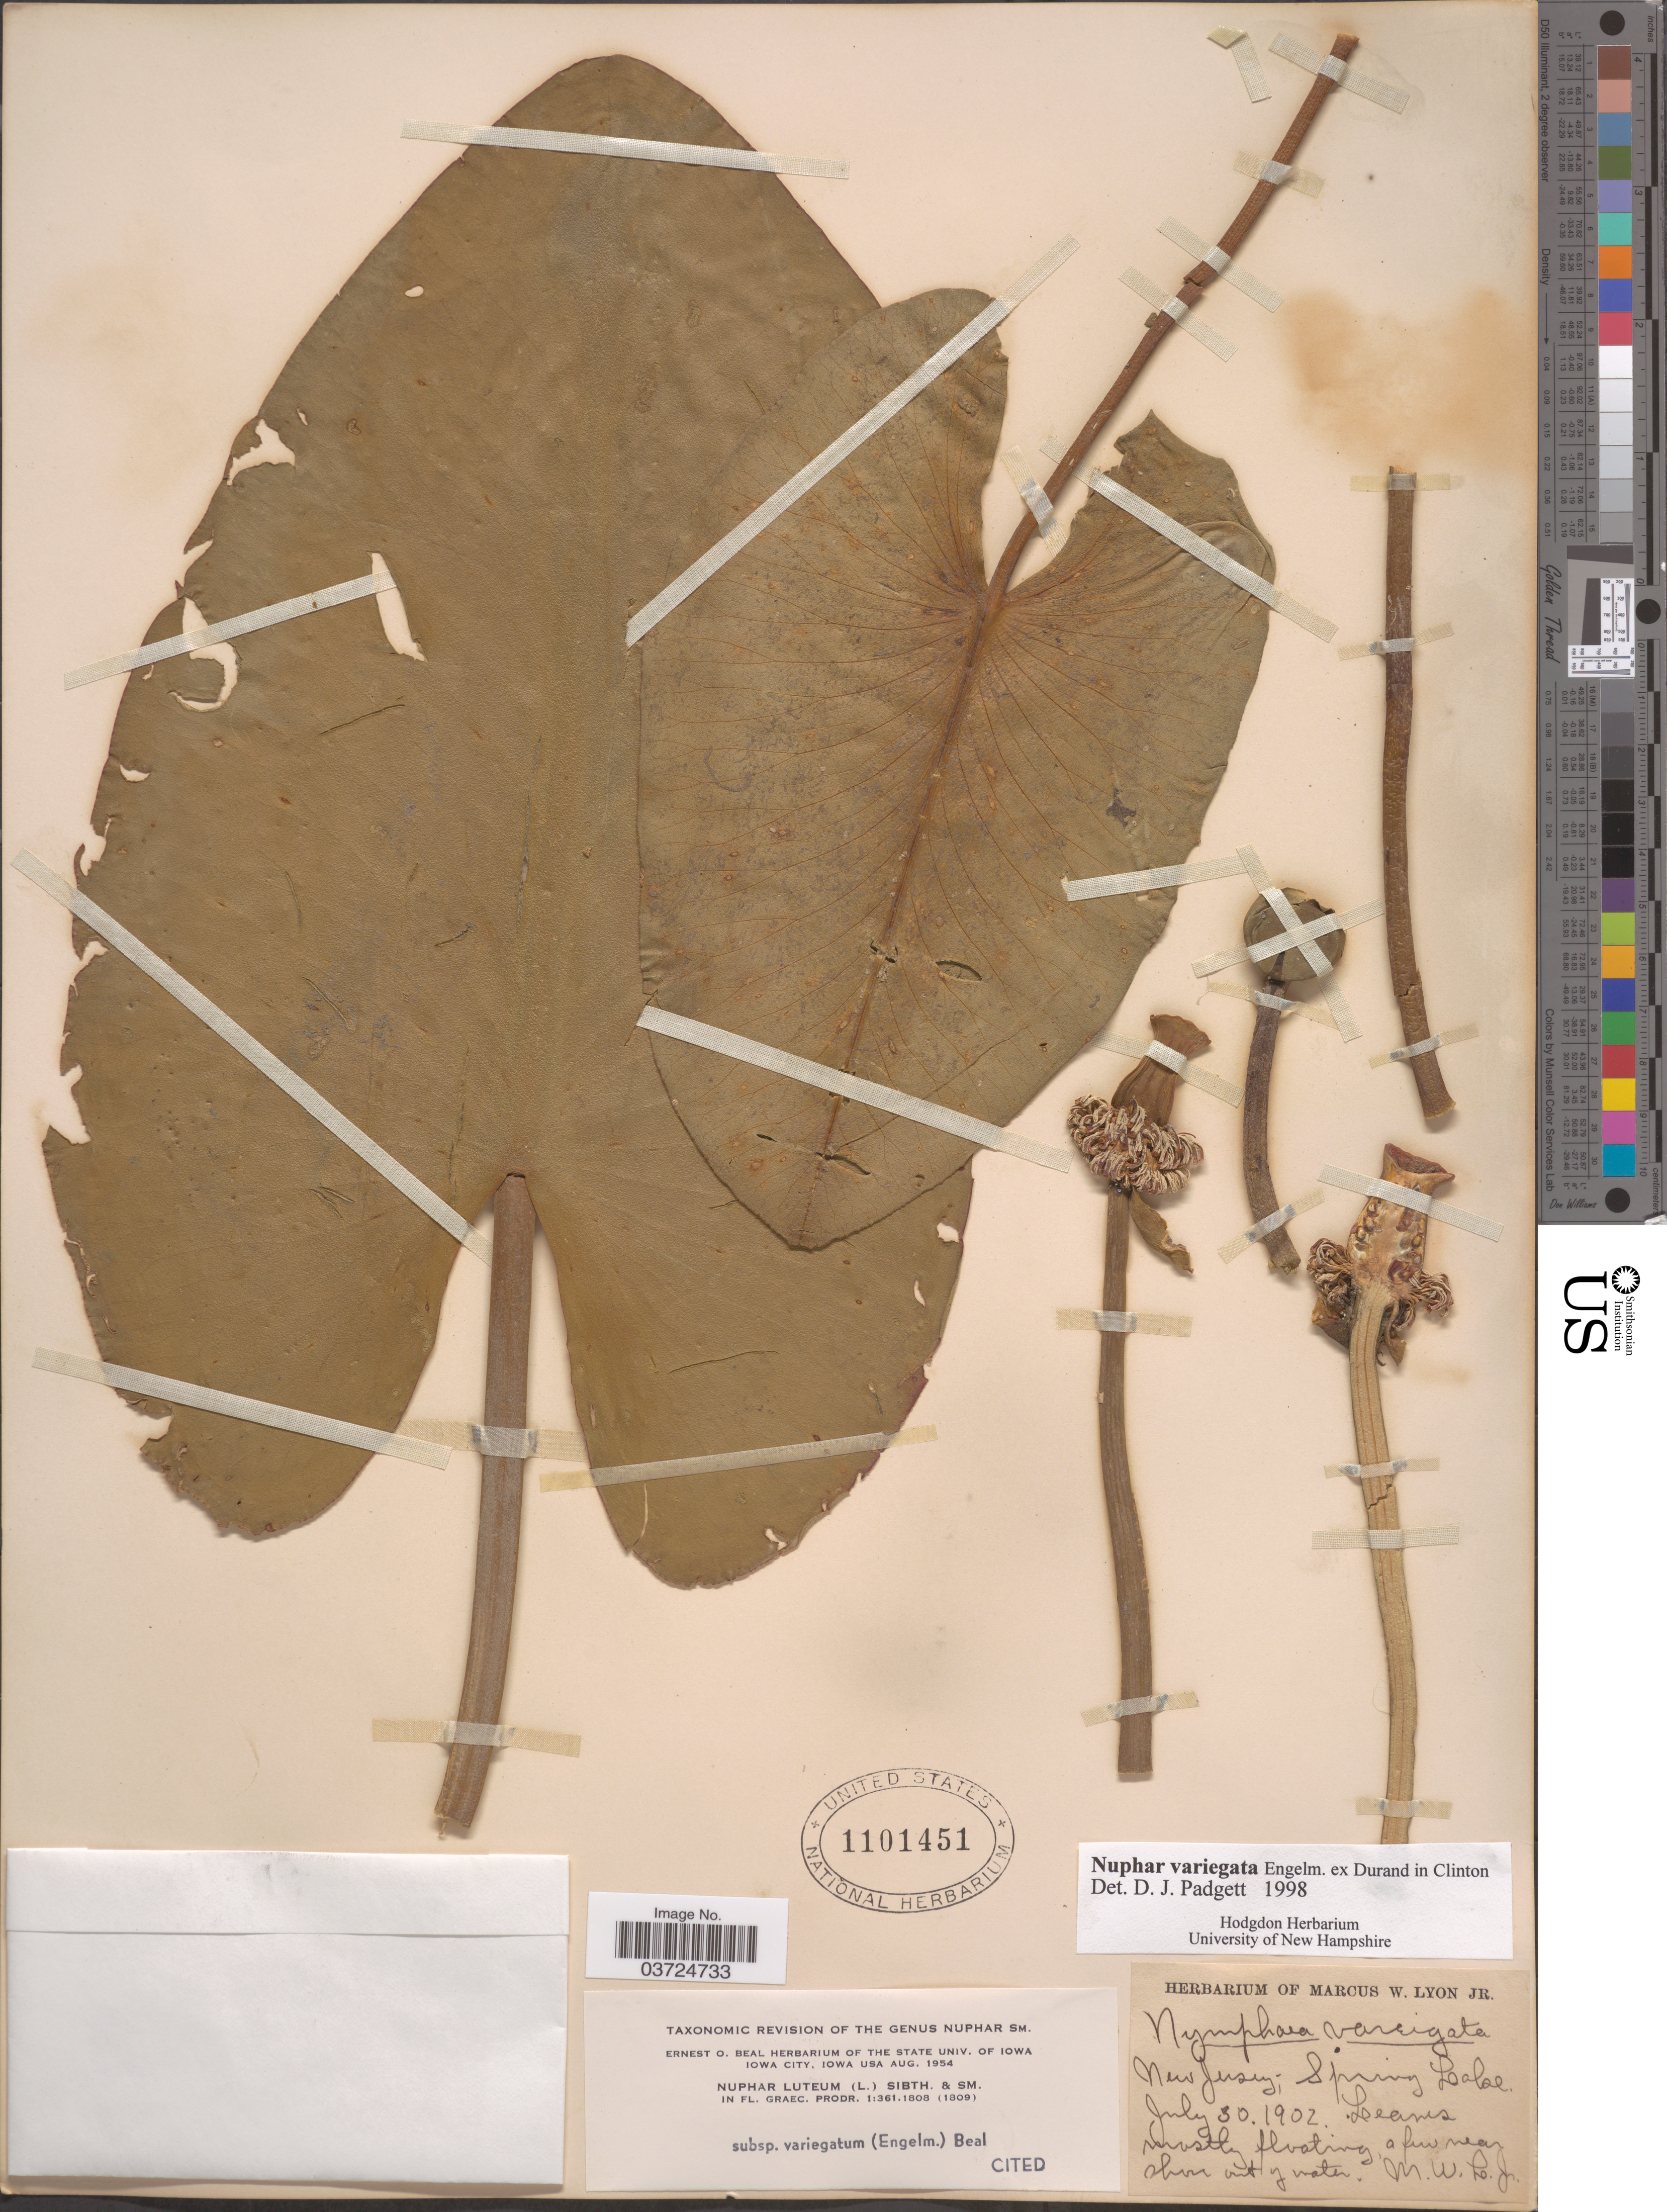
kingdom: Plantae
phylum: Tracheophyta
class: Magnoliopsida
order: Nymphaeales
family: Nymphaeaceae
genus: Nuphar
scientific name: Nuphar variegata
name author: Engelm. ex Durand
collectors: M. W. Lyon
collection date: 1902-07-30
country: United States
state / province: New Jersey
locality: Spring Lake.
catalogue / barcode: US 1101451